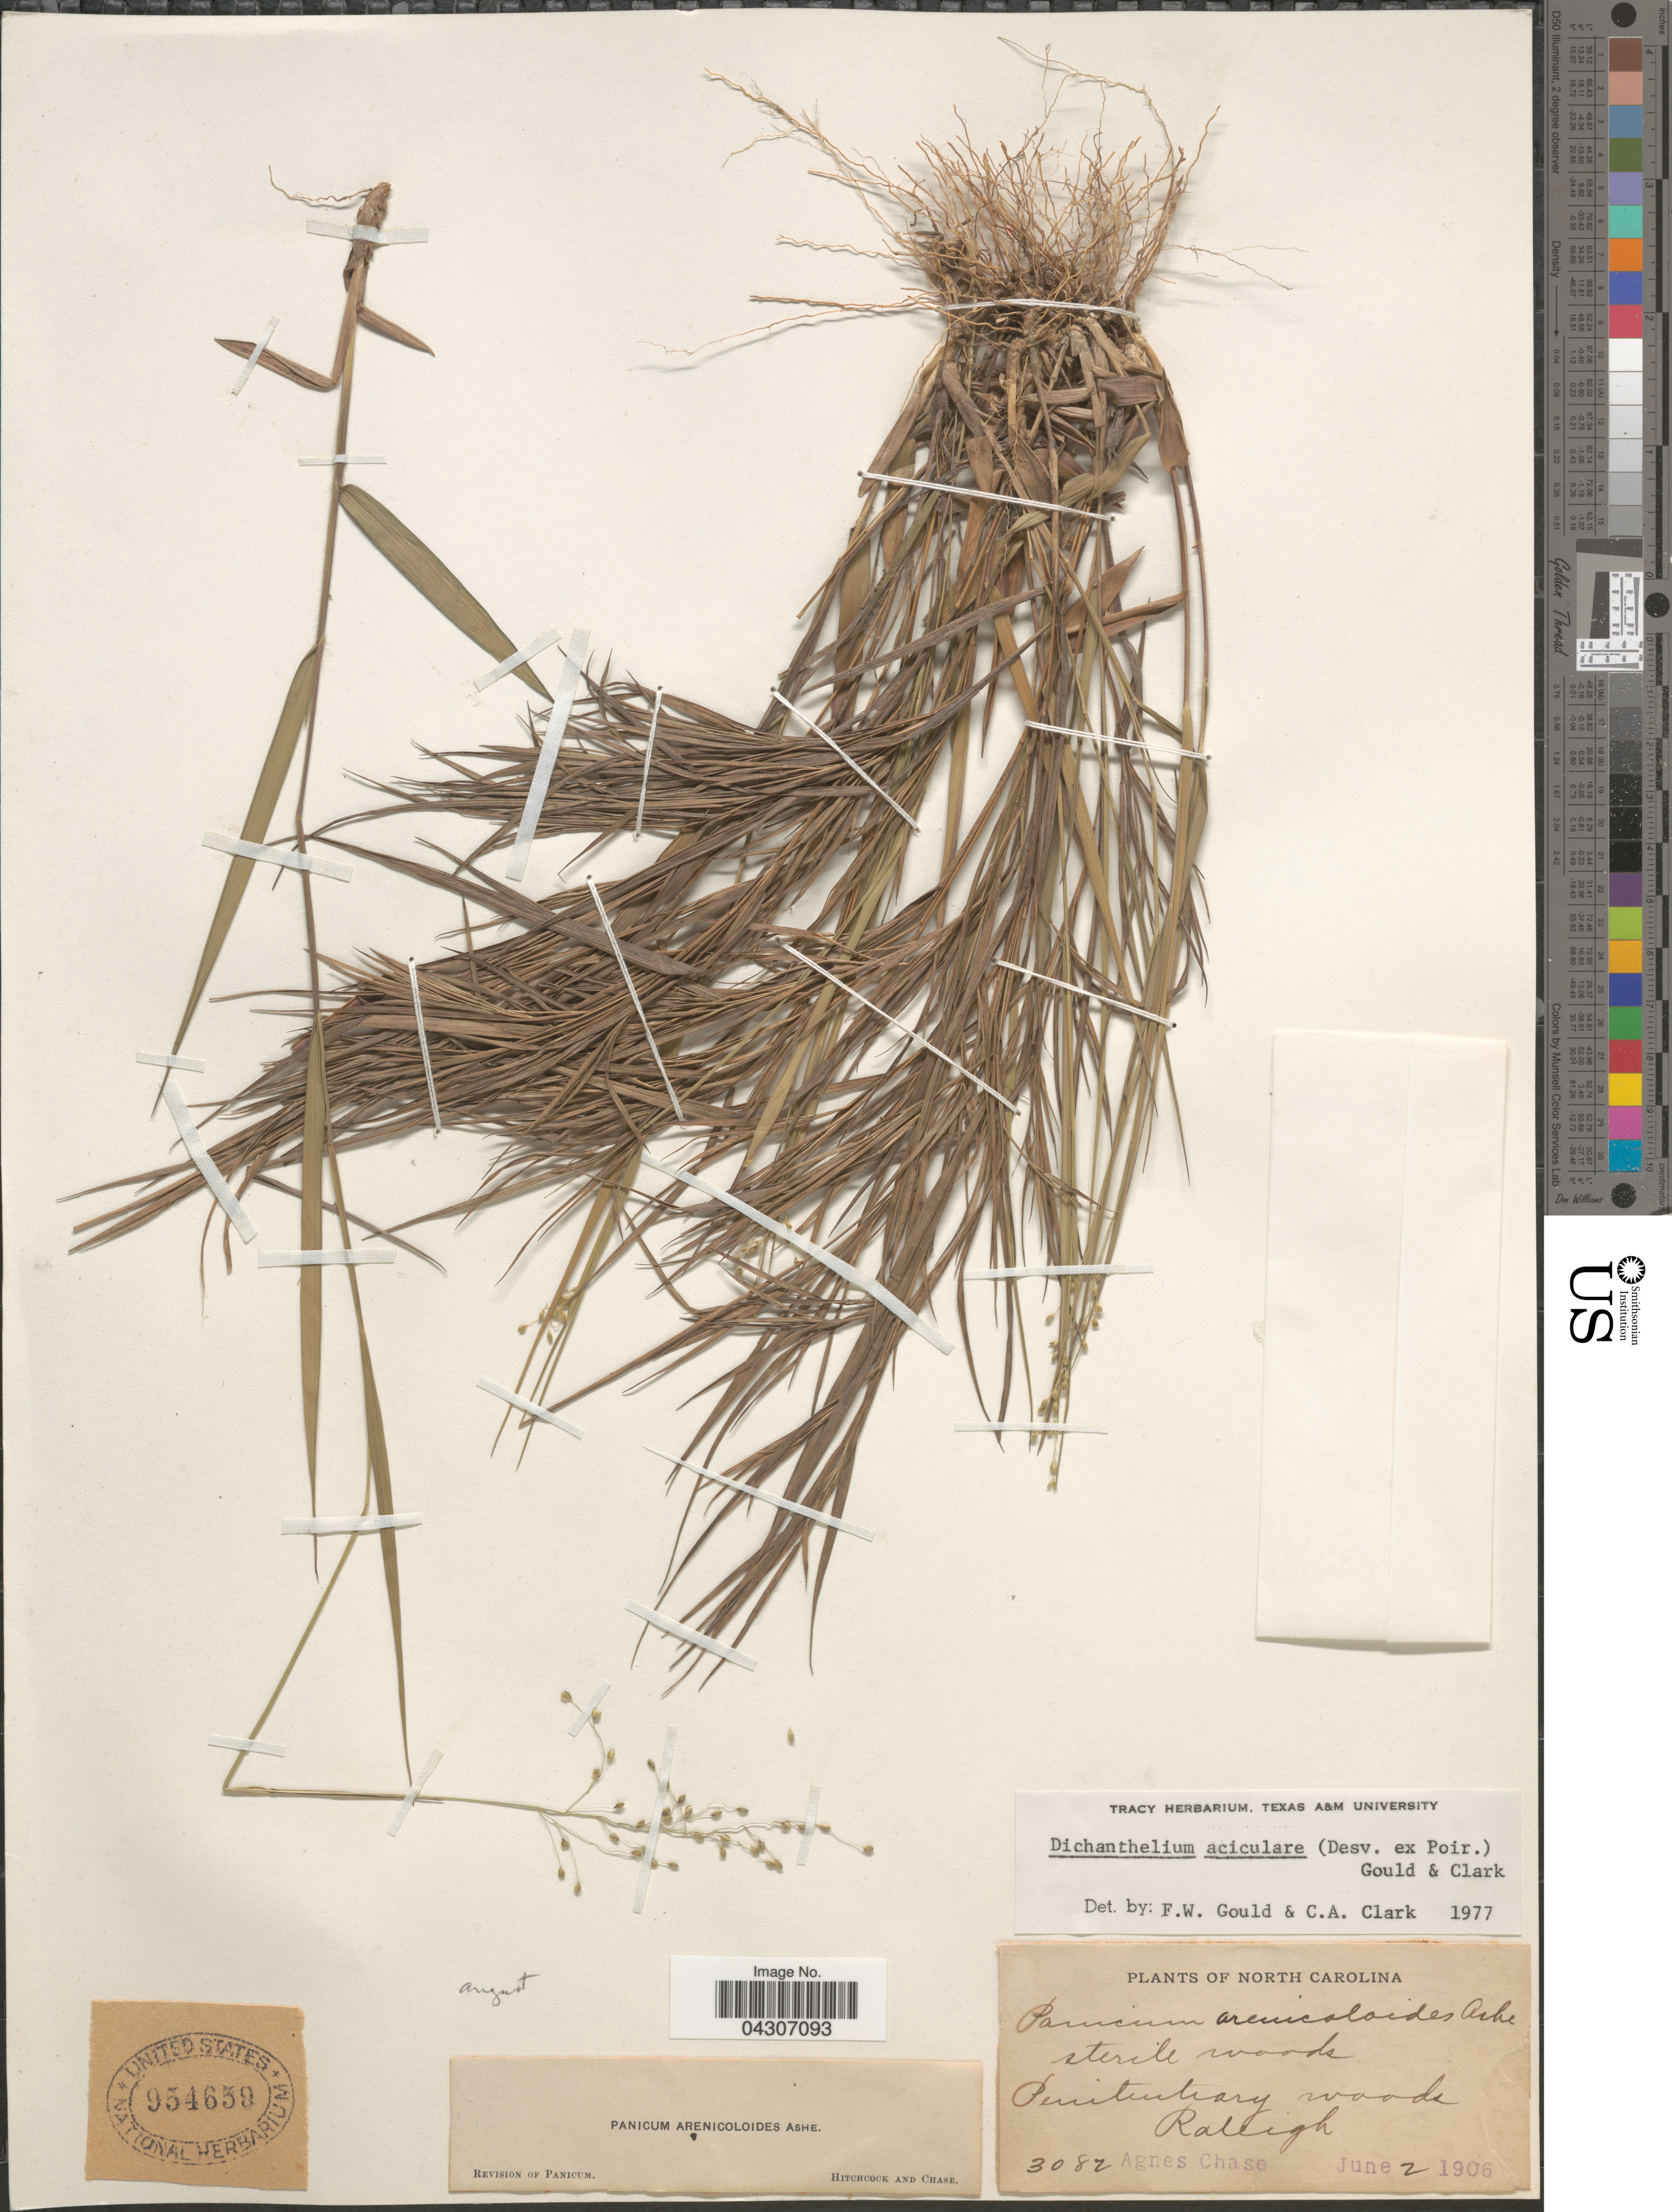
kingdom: Plantae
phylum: Tracheophyta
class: Liliopsida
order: Poales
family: Poaceae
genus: Dichanthelium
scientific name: Dichanthelium aciculare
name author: (Desv. ex Poir.) Gould & C.A. Clark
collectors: A. Chase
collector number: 3082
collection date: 1906-06-02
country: United States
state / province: North Carolina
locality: Raleigh.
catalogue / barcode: US 954659